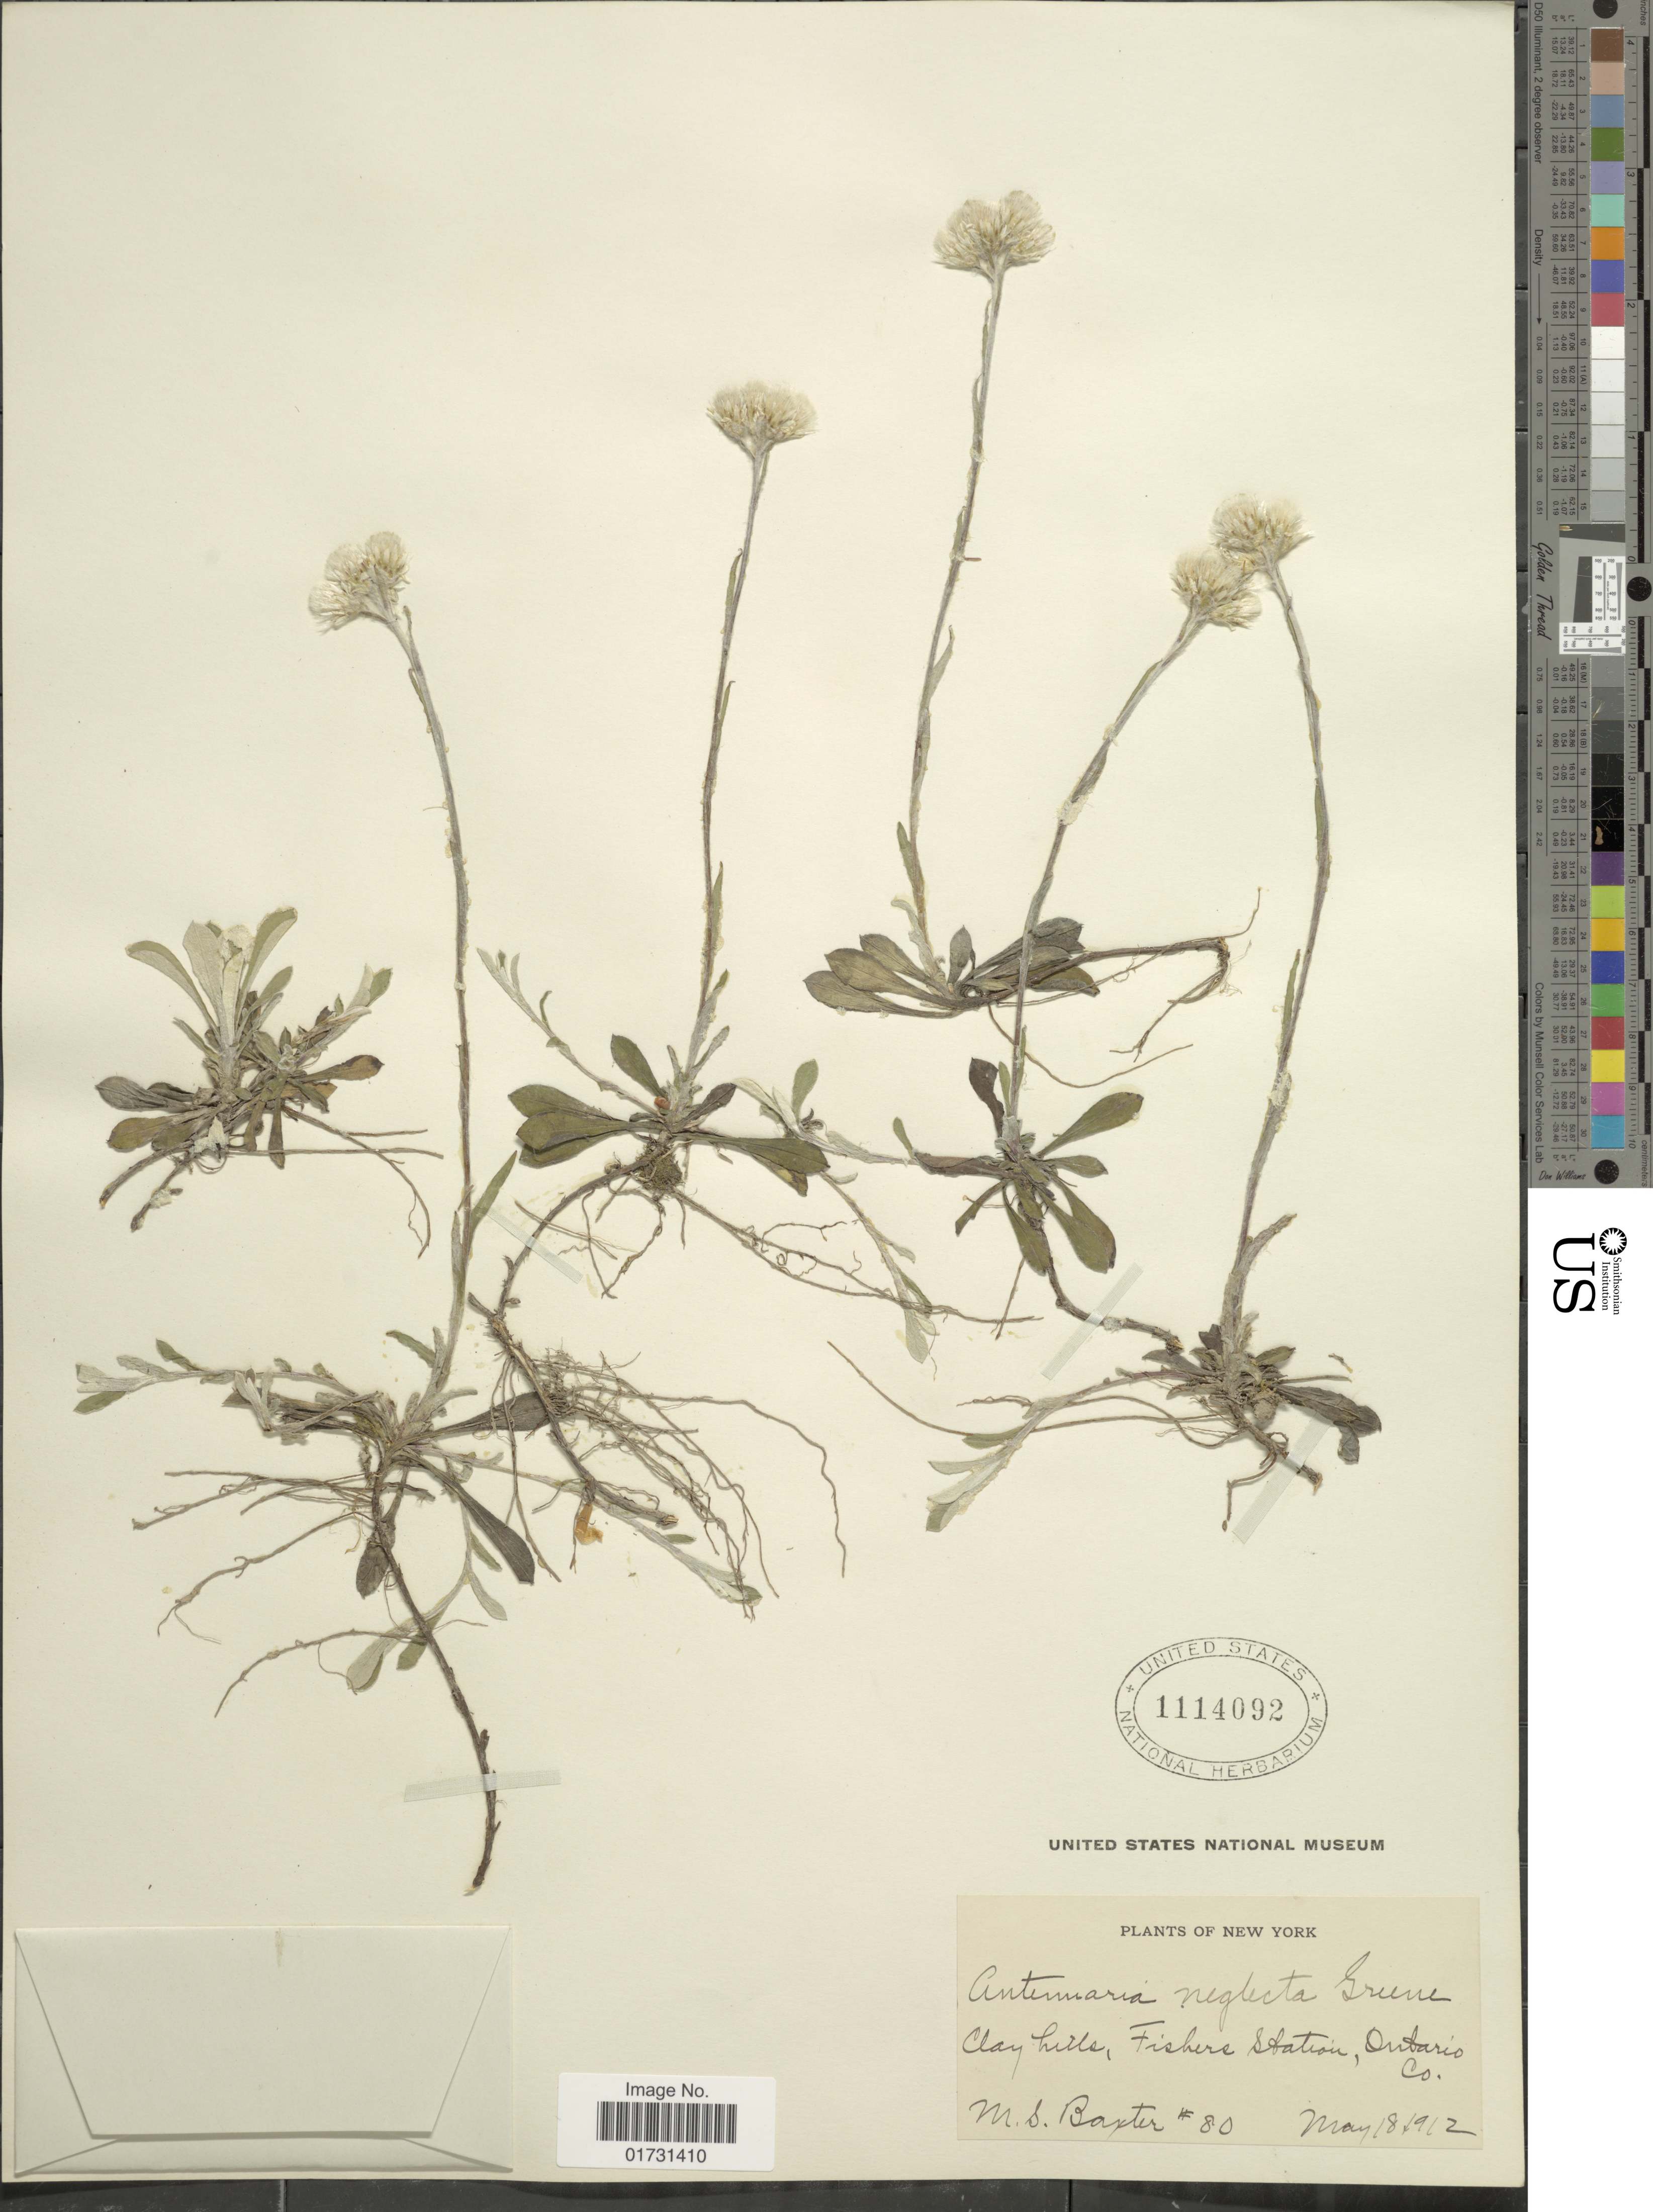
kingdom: Plantae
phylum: Tracheophyta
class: Magnoliopsida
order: Asterales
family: Asteraceae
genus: Antennaria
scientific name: Antennaria neglecta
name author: Greene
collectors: M. Baxter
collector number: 80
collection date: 1912-05-18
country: United States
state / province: New York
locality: Clay hills, Fishers Station, Ontario Co.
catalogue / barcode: US 1114092